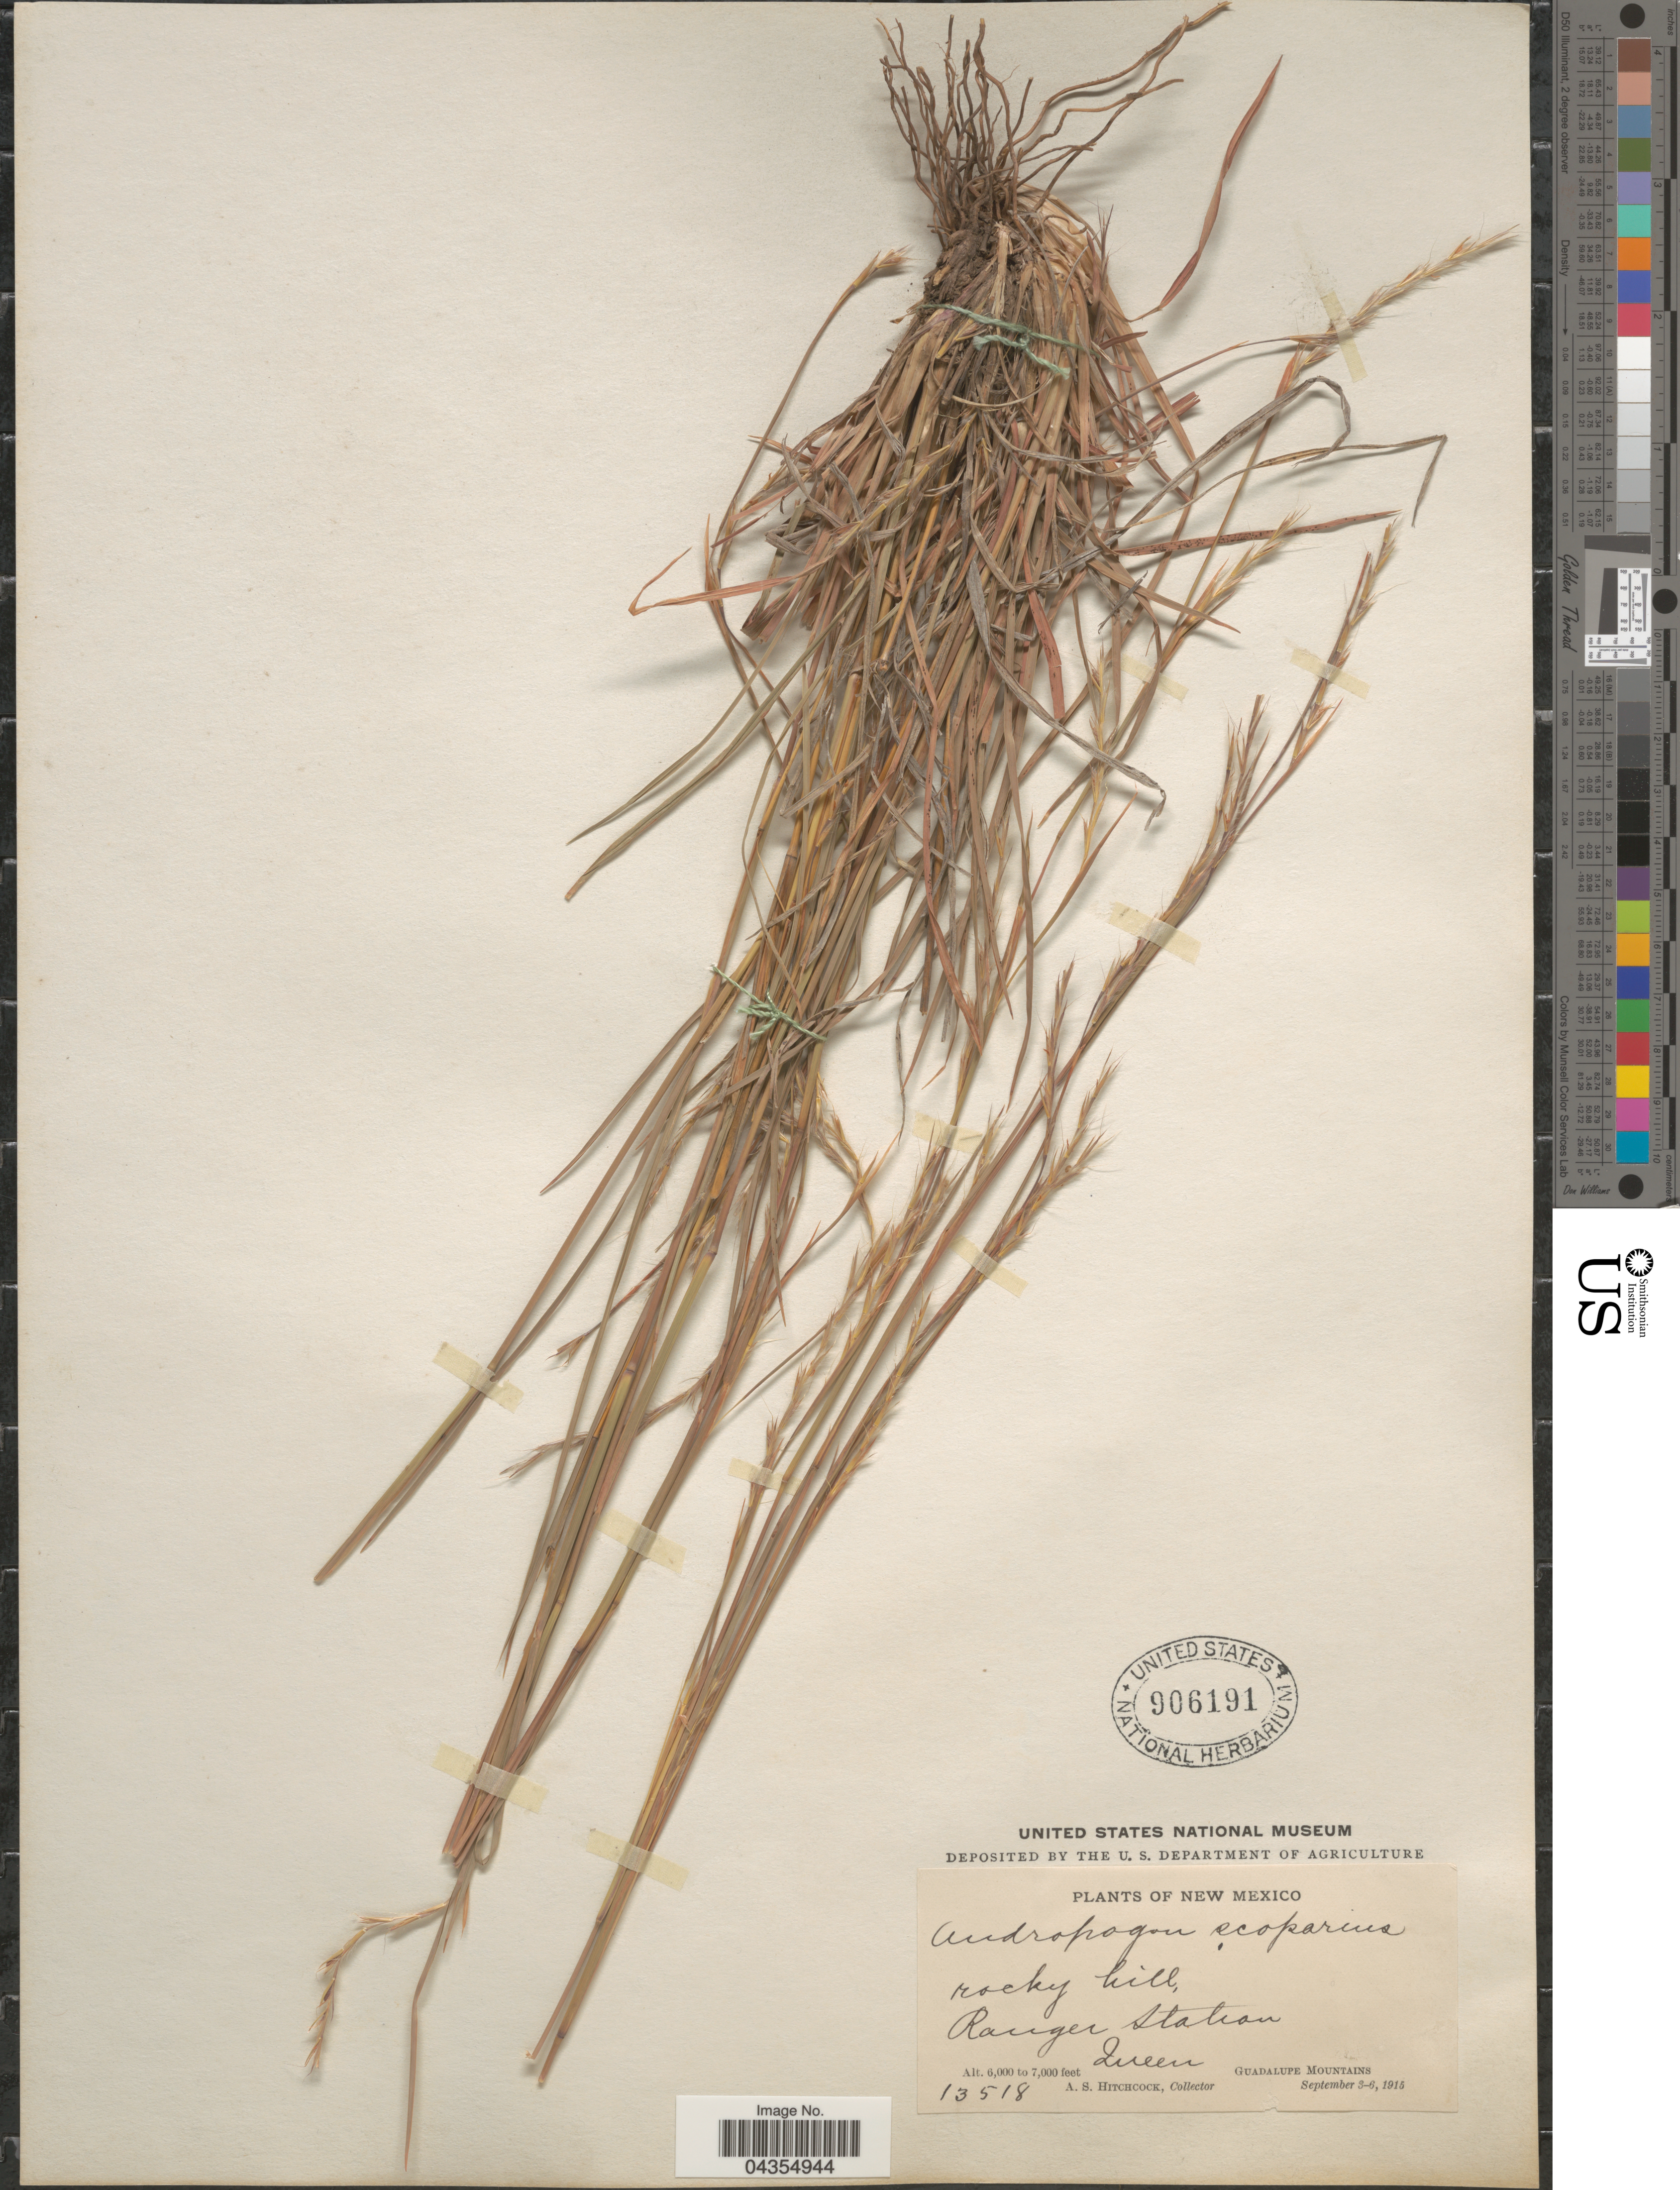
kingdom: Plantae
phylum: Tracheophyta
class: Liliopsida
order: Poales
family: Poaceae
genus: Schizachyrium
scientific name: Schizachyrium sanguineum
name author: (Retz.) Alston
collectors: A. S. Hitchcock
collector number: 13518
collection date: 1915-09-03/1915-09-06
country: United States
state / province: New Mexico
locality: Ranger Station. Queen. Guadalupe Mountains.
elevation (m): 1829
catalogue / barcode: US 906191